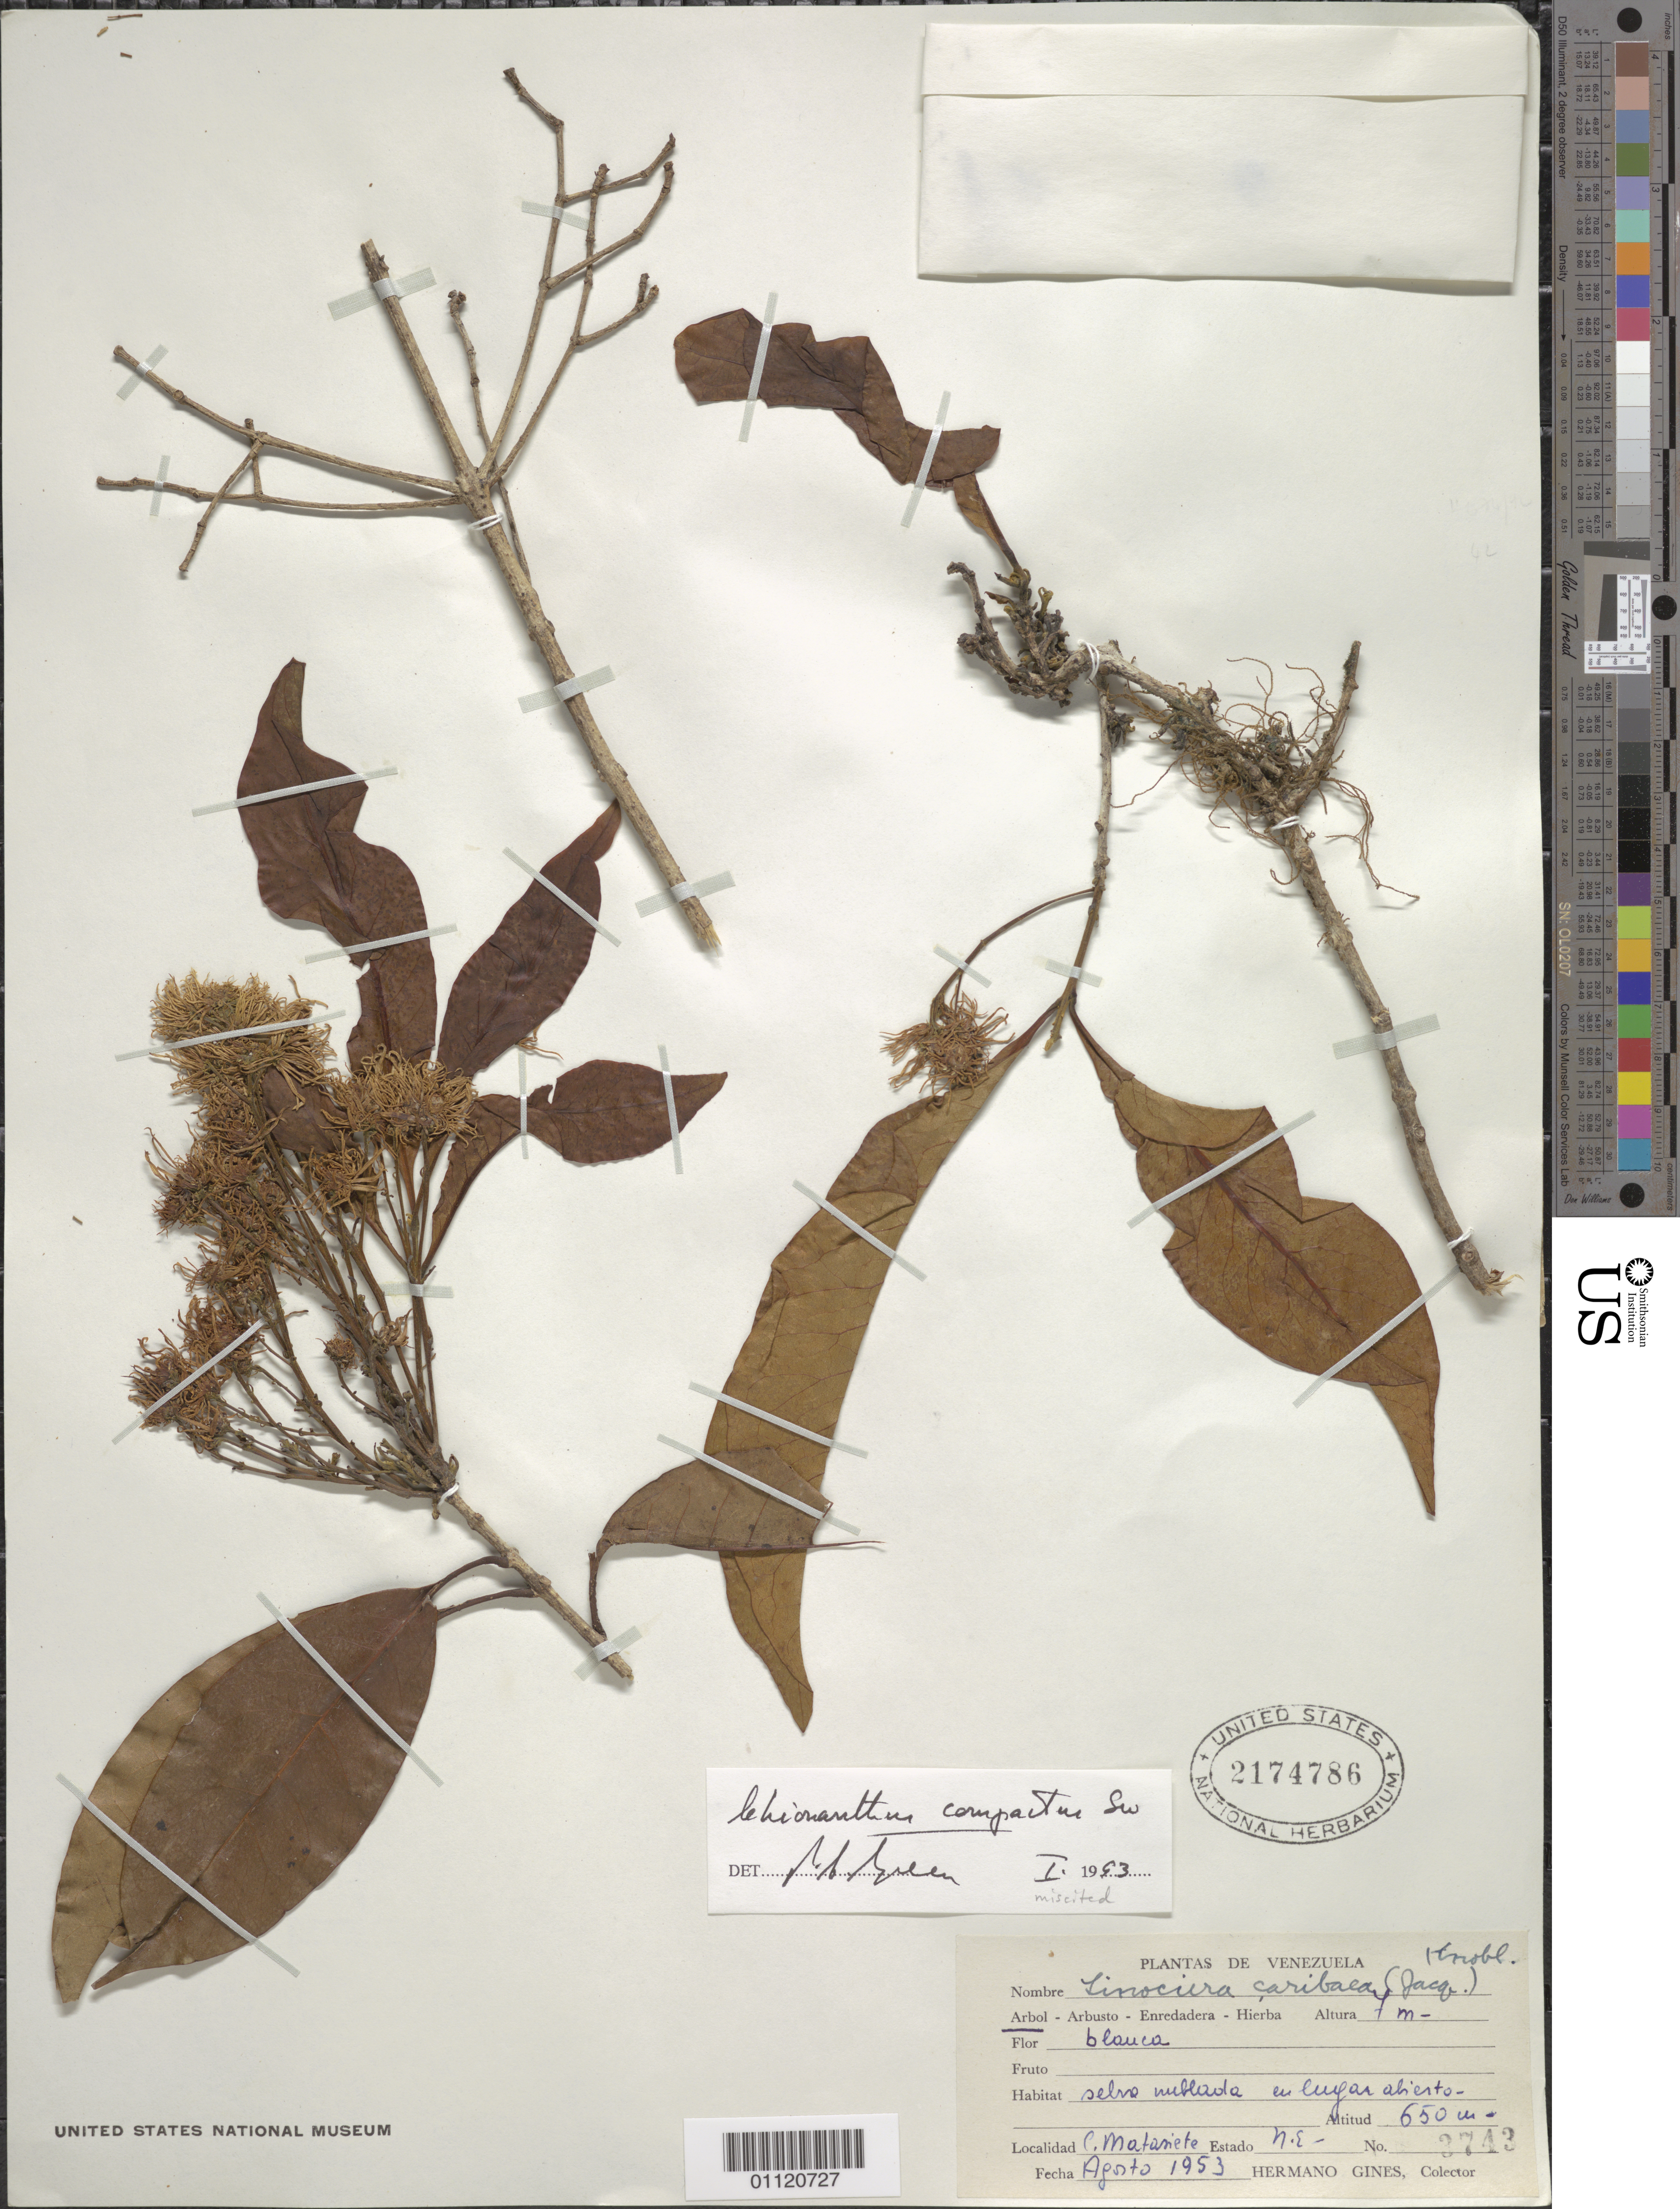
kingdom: Plantae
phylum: Tracheophyta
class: Magnoliopsida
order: Lamiales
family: Oleaceae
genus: Chionanthus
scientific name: Chionanthus compactus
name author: Sw.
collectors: Bro. Gines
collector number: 3743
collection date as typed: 01 Aug 1953 to 31 Aug 1953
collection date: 1953-08-01/1953-08-31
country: Venezuela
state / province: Nueva Esparta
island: Margarita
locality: C. Matasiete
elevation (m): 650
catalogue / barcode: US 2174786